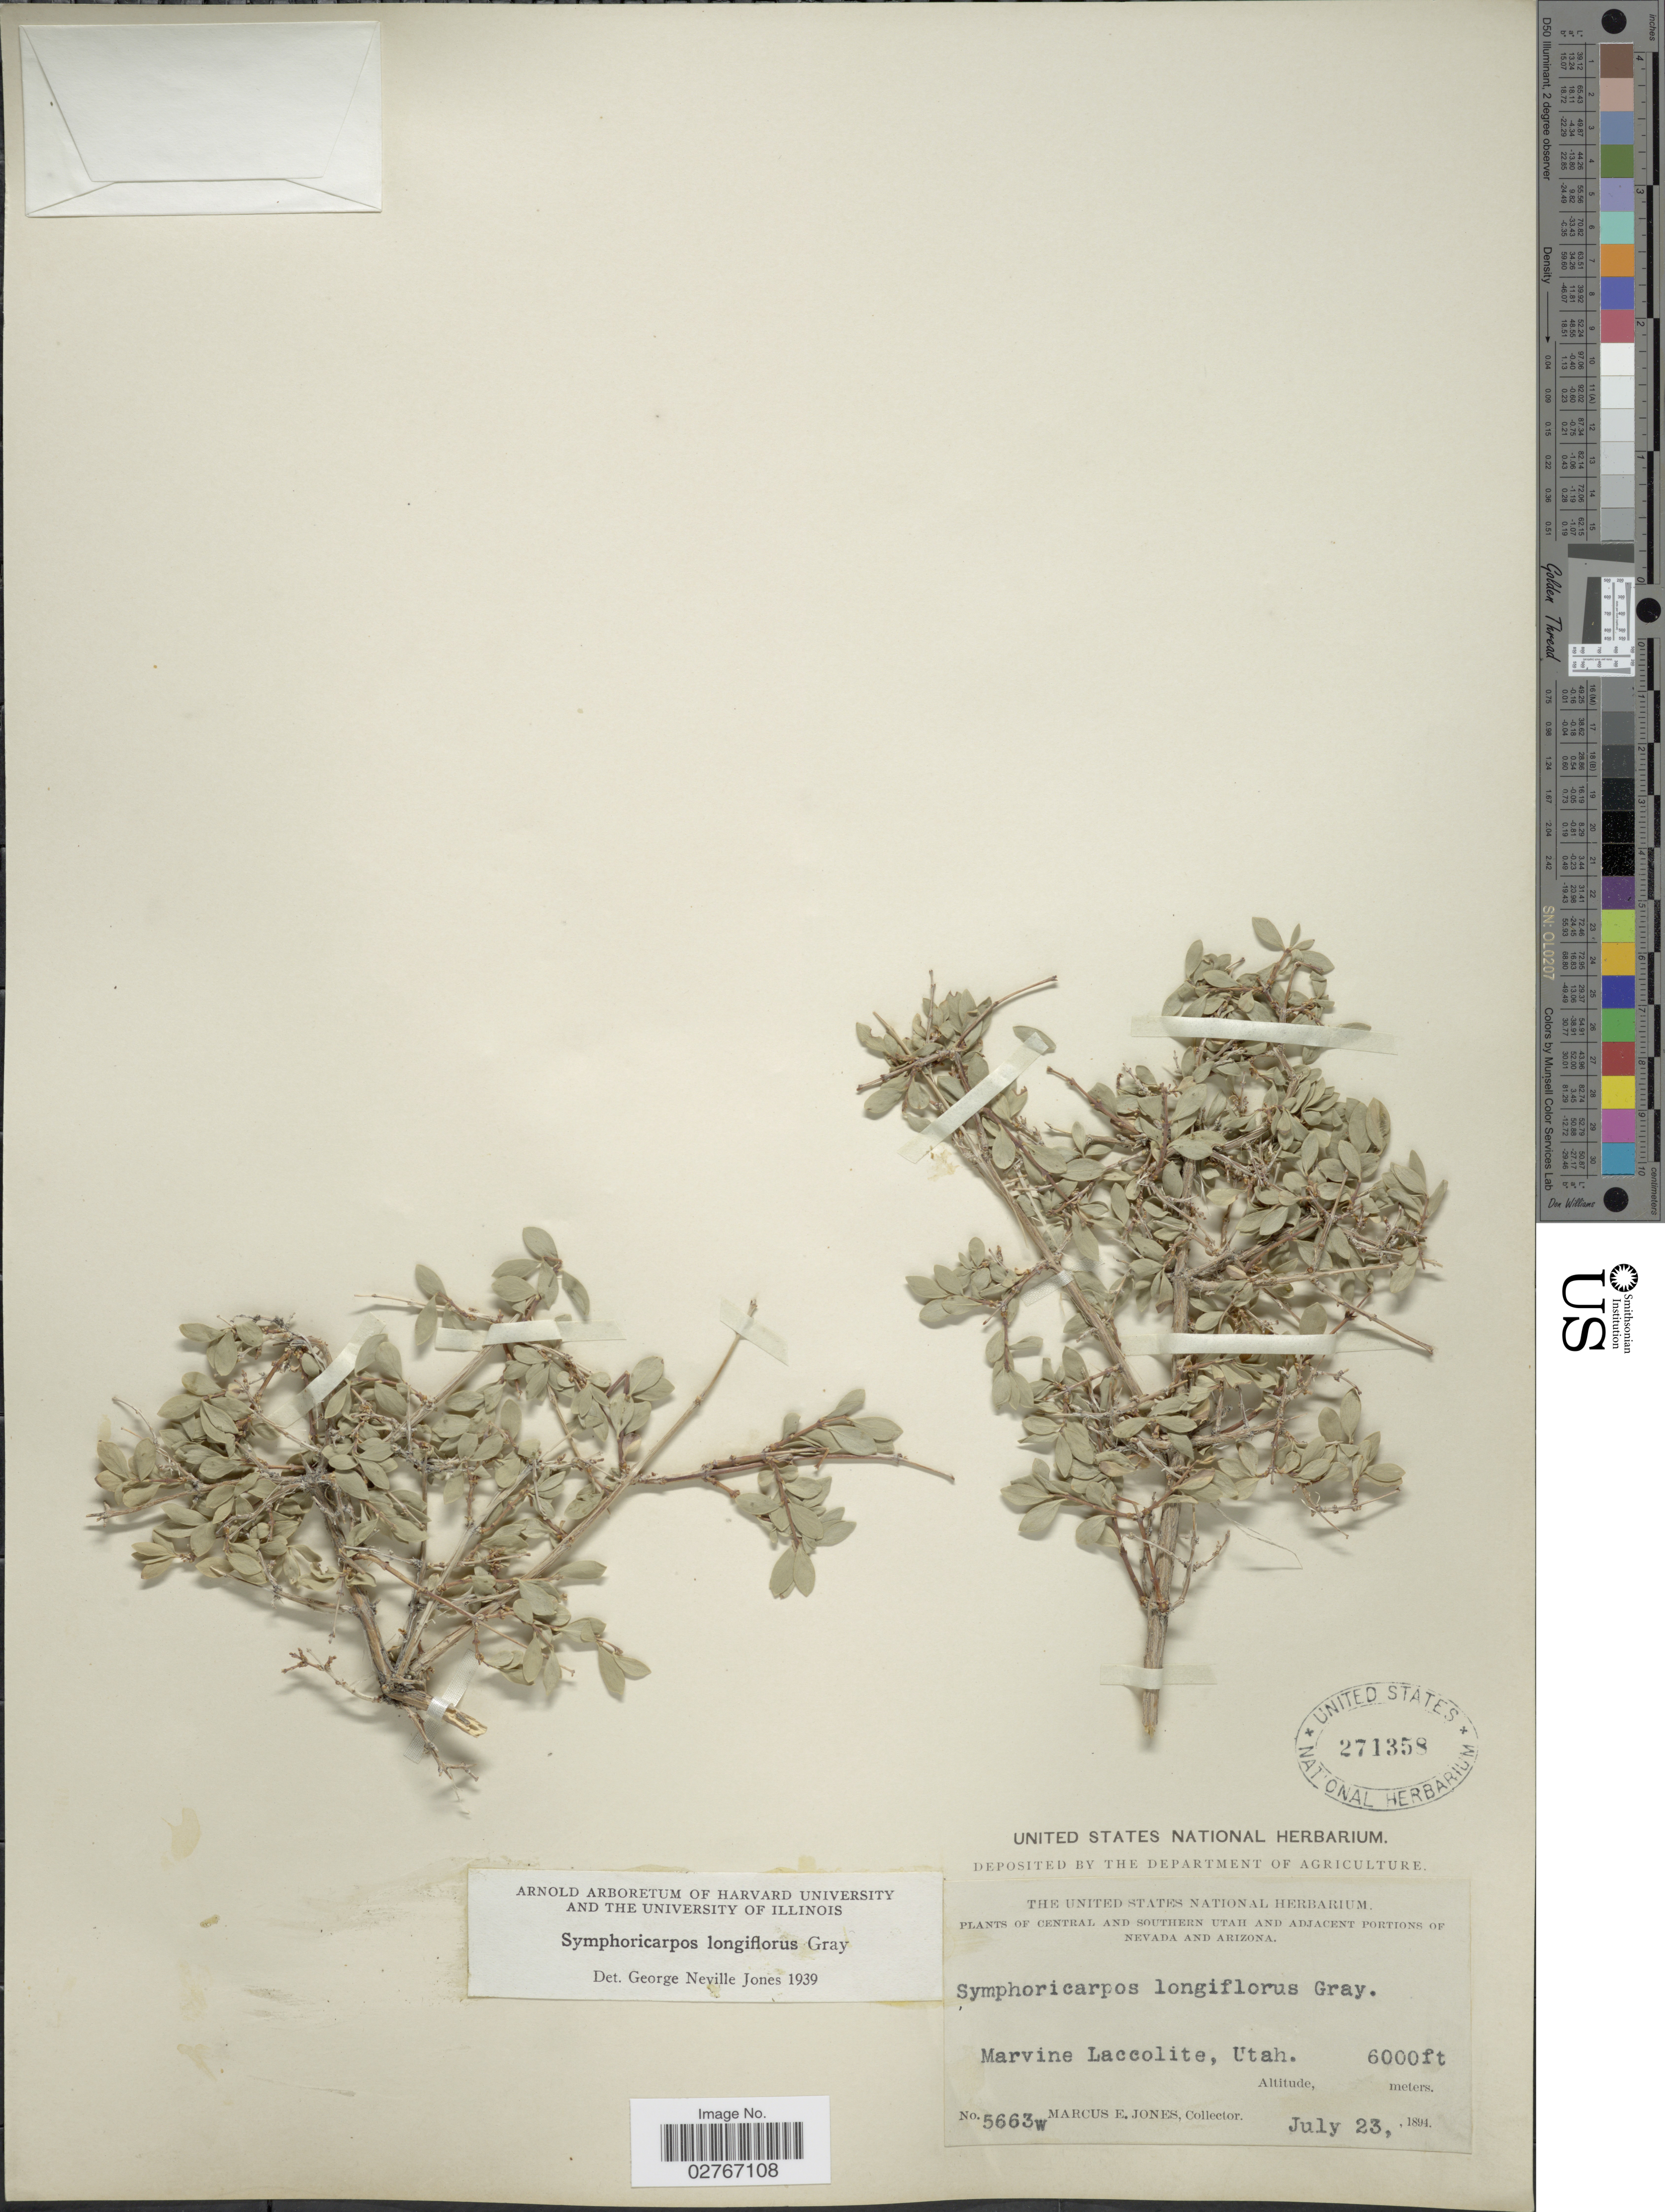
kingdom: Plantae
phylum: Tracheophyta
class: Magnoliopsida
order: Dipsacales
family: Caprifoliaceae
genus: Symphoricarpos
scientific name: Symphoricarpos longiflorus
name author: A. Gray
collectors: M. E. Jones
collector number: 5663W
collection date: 1894-07-23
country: United States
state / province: Utah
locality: Central and Southern Utah, Marvine Laccolite.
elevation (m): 1829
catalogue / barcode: US 271358